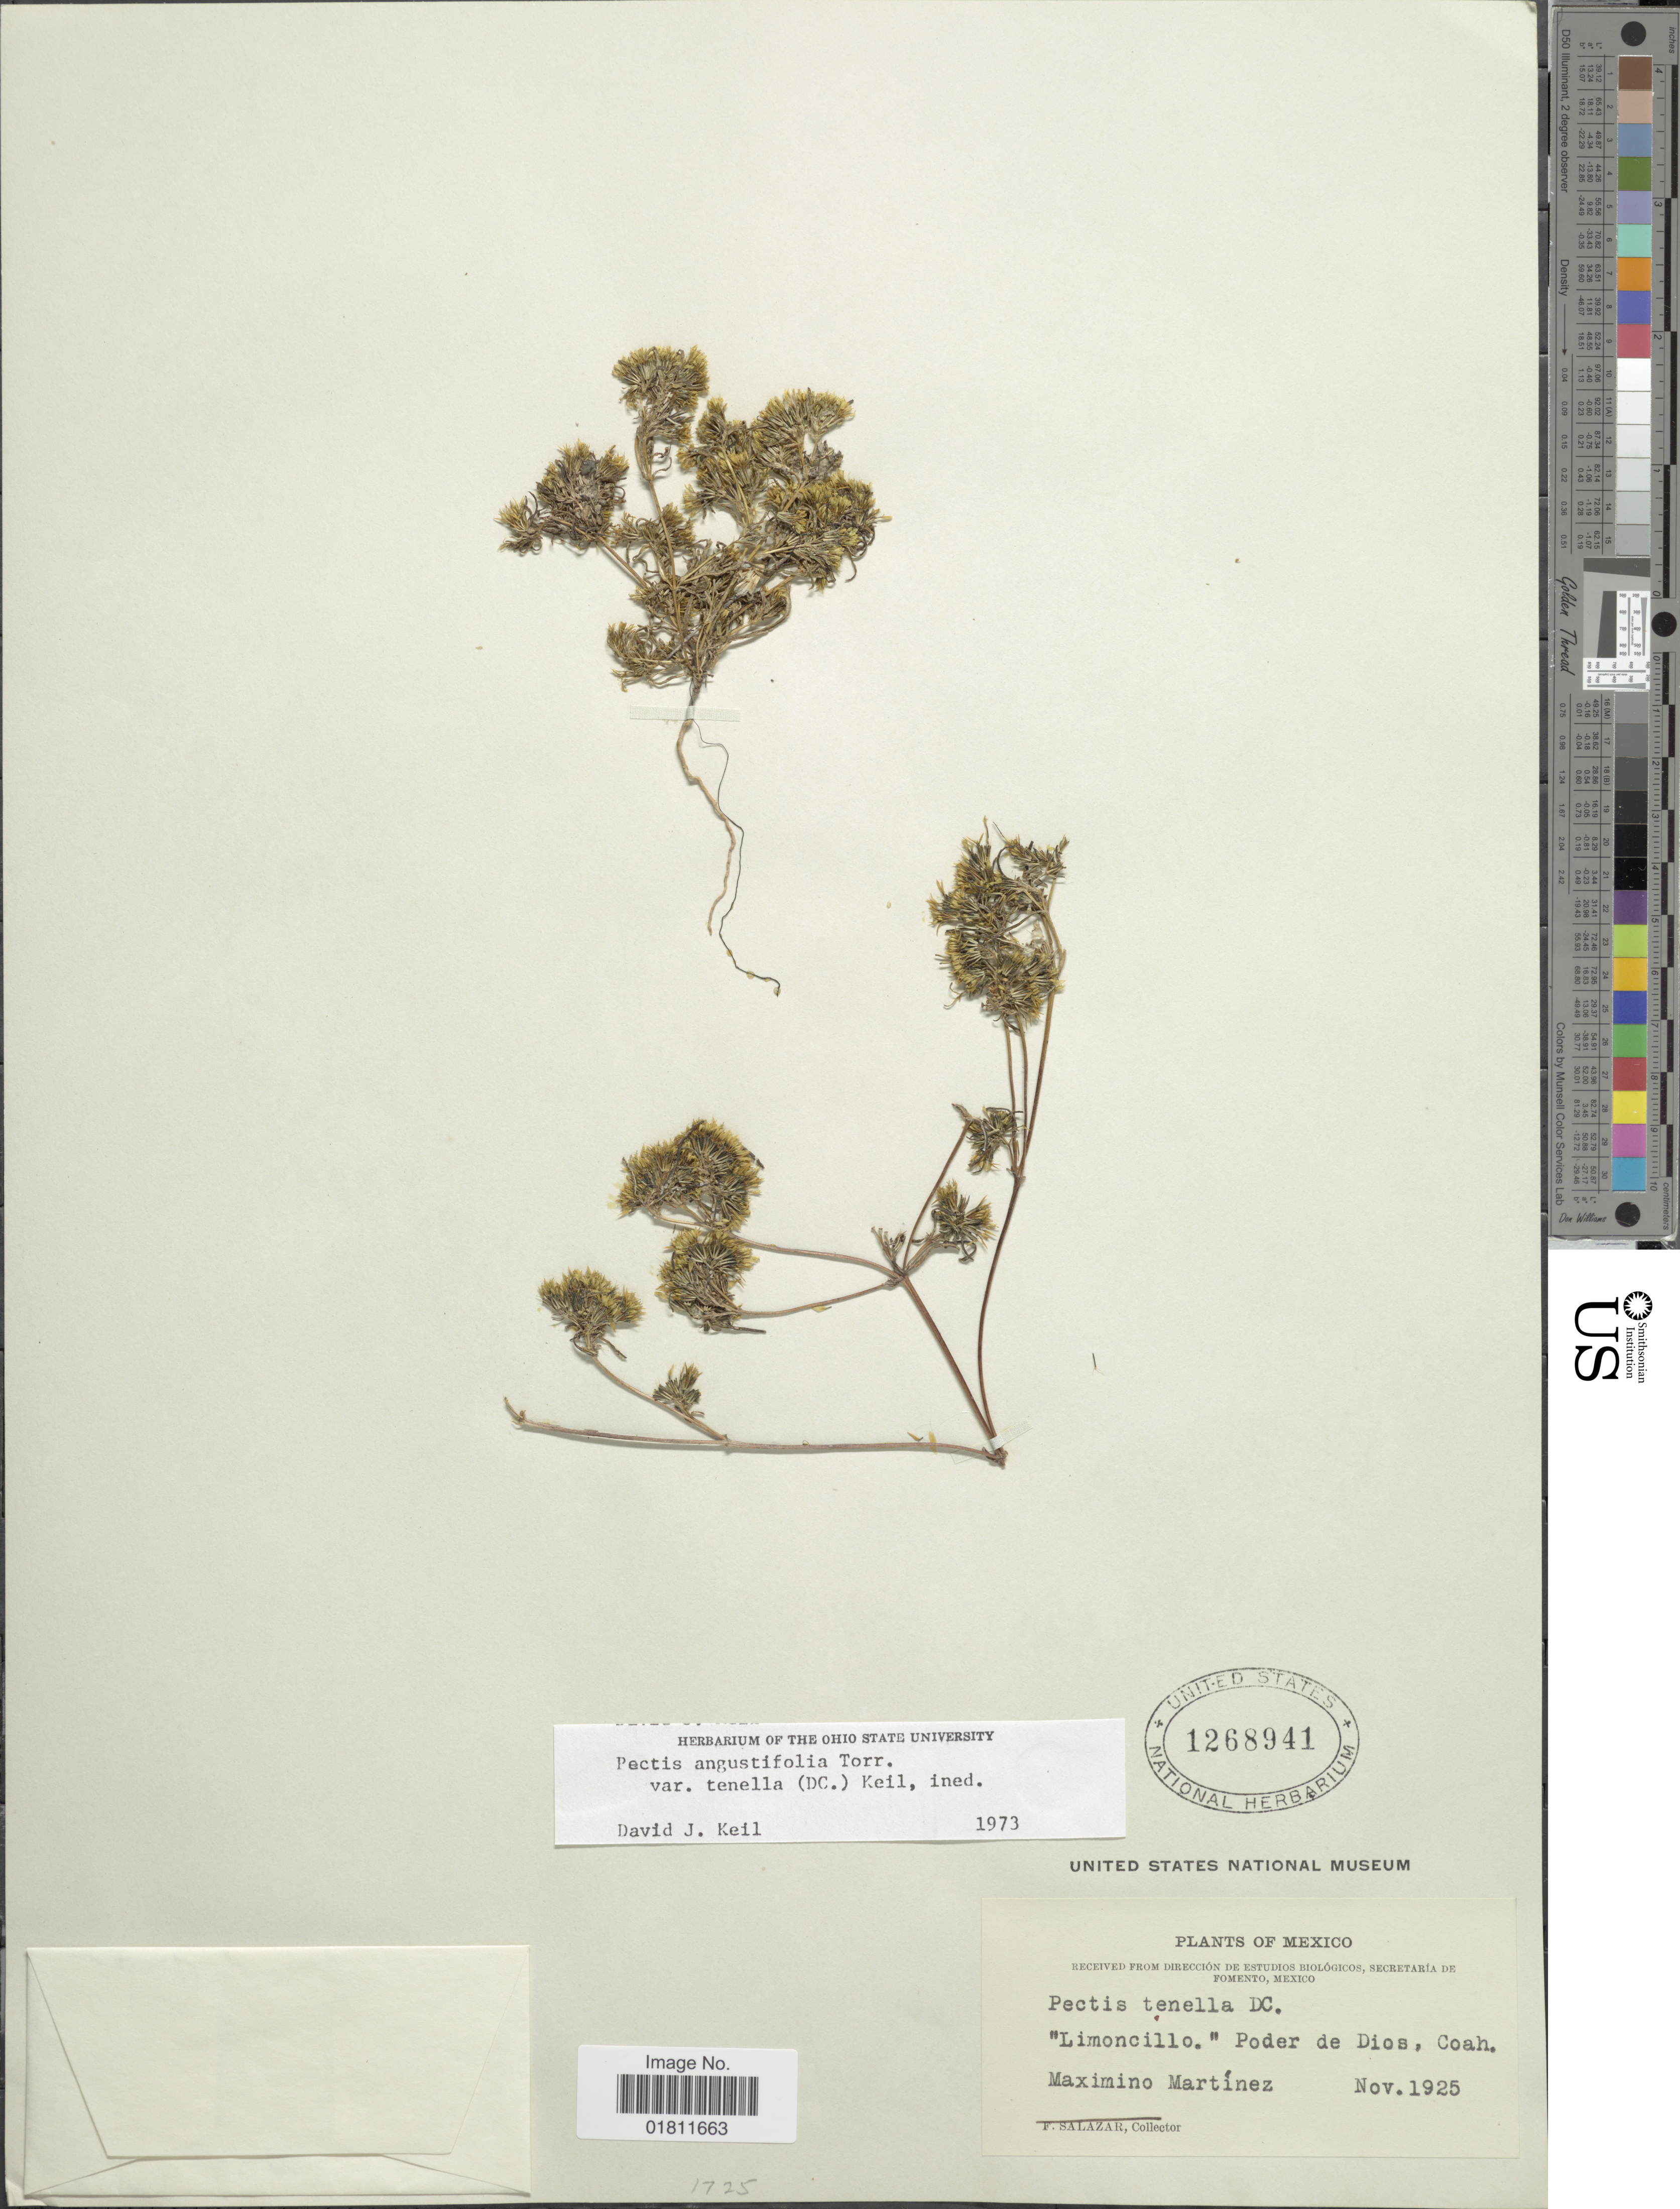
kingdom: Plantae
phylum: Tracheophyta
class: Magnoliopsida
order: Asterales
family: Asteraceae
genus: Pectis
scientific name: Pectis angustifolia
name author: Torr.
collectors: M. Martinez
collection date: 1925-11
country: Mexico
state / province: Coahuila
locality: Limoncillo.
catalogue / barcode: US 1268941